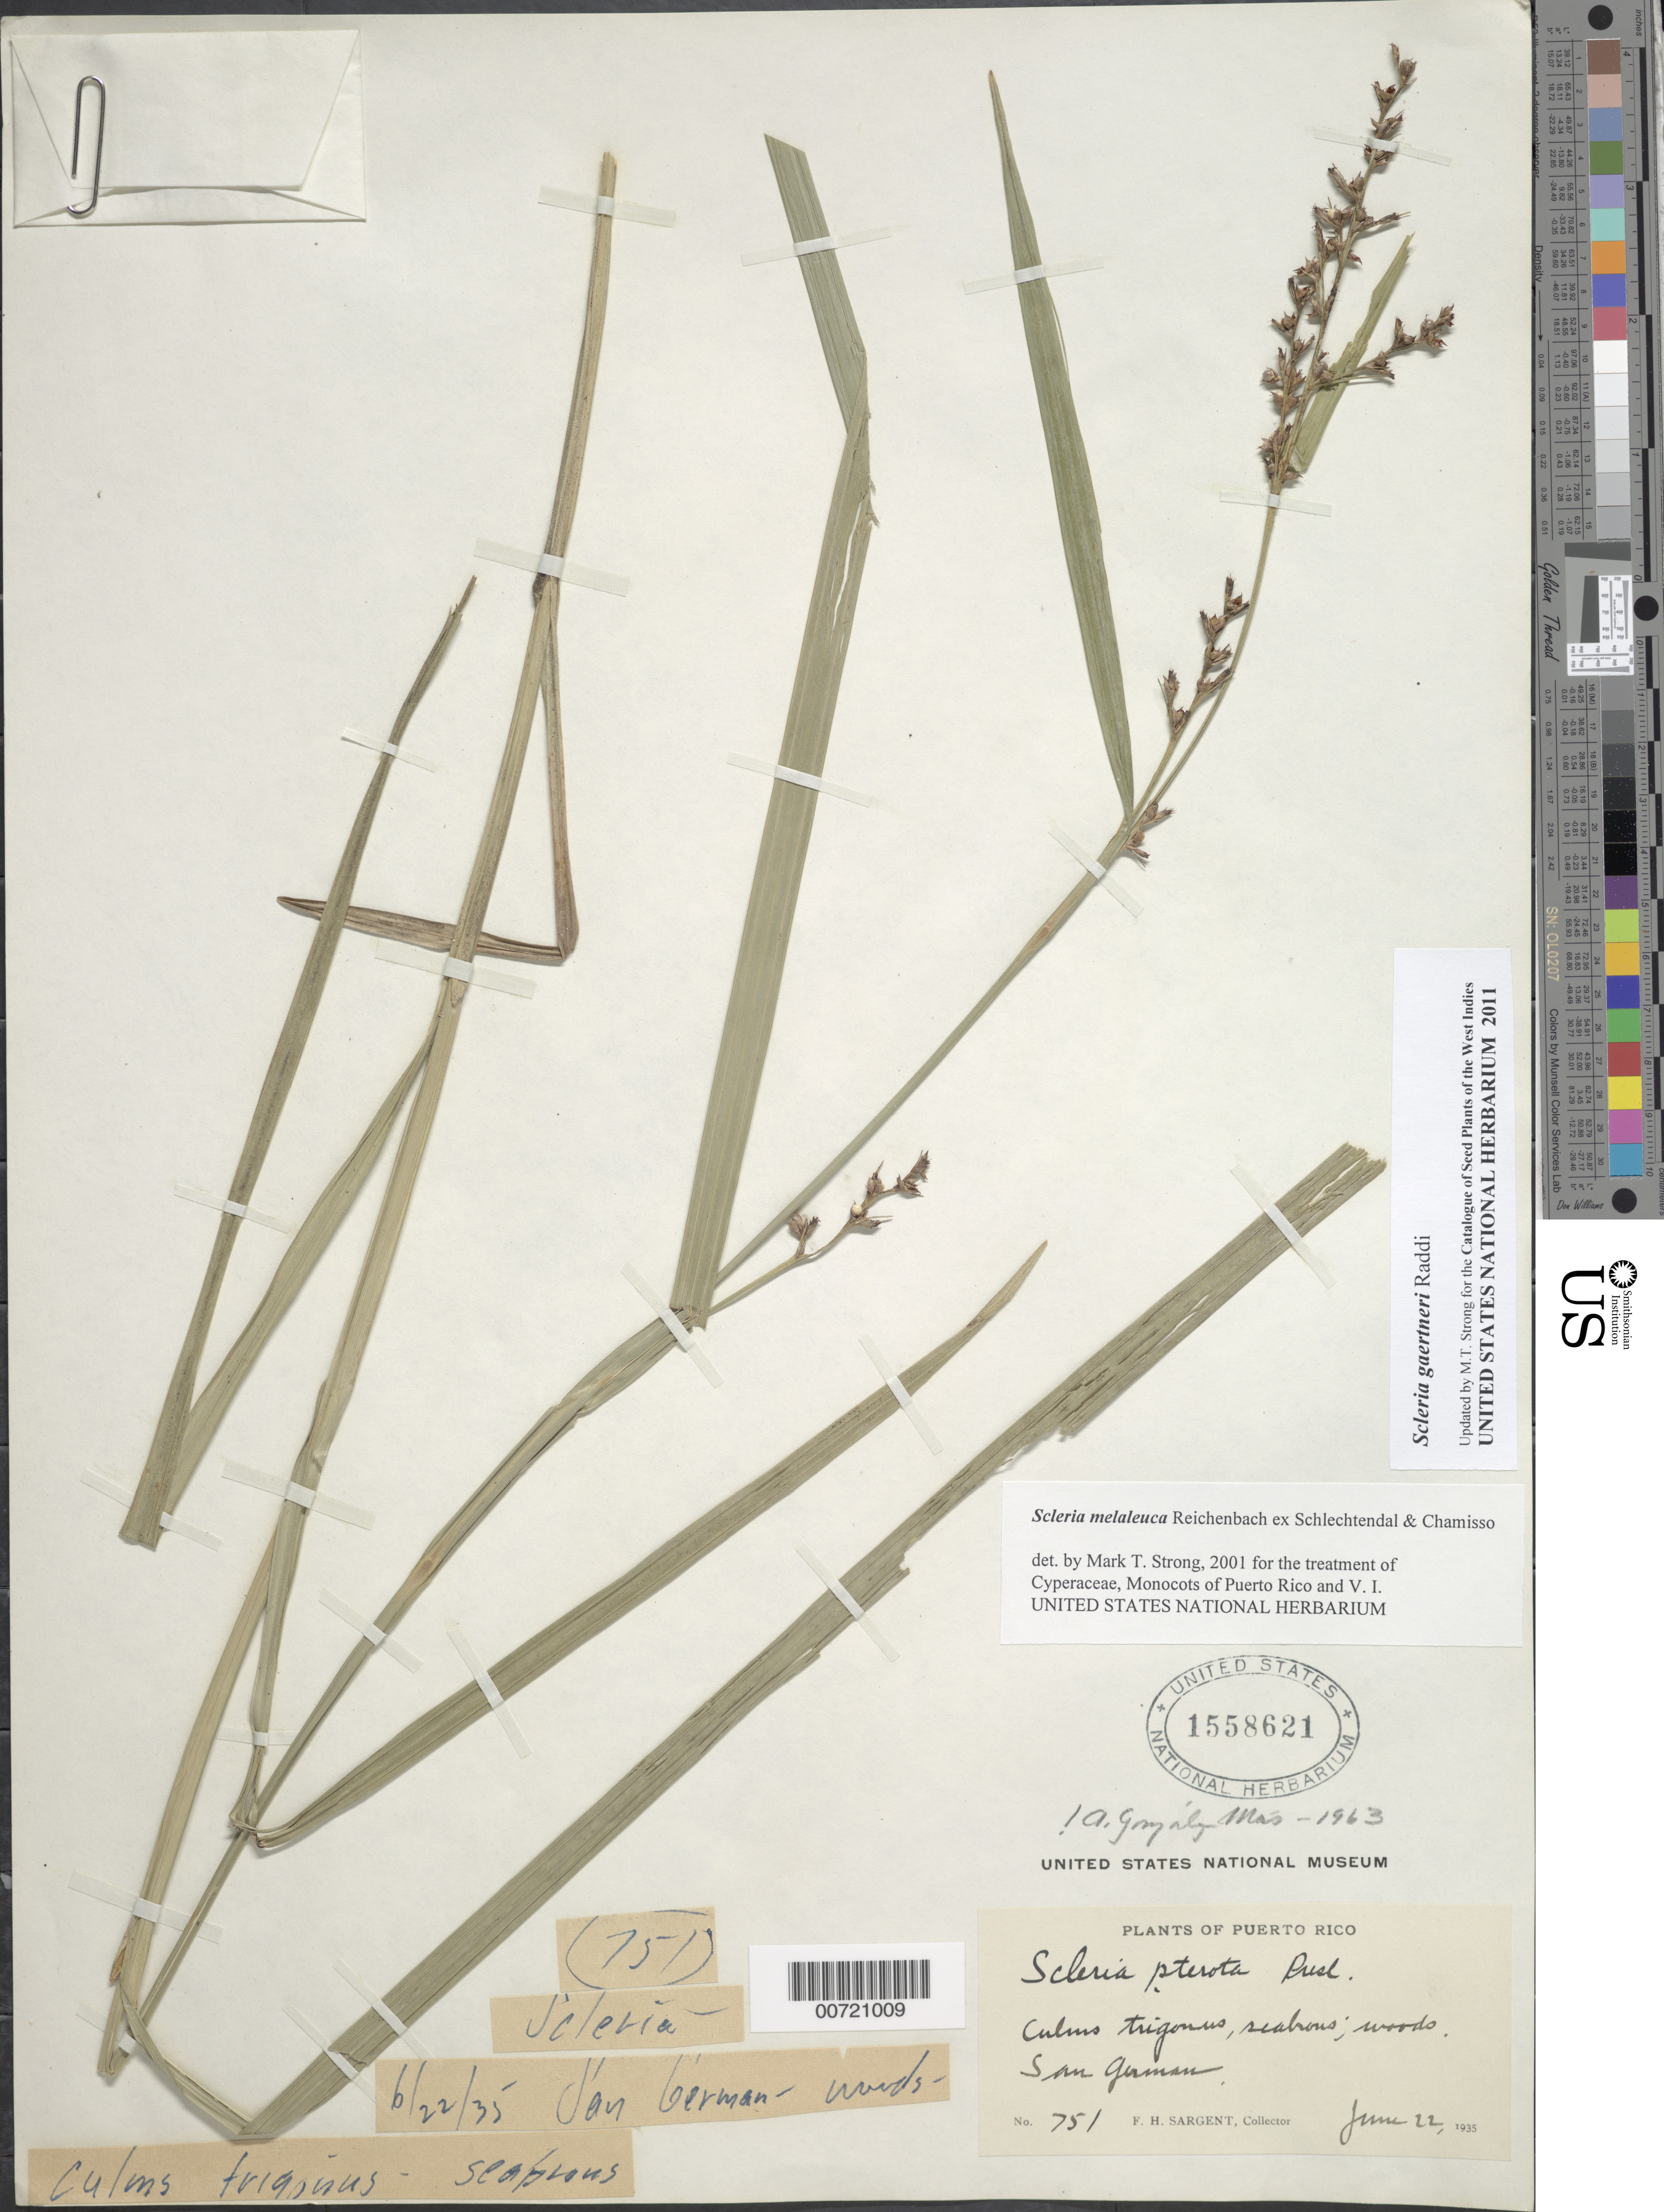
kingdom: Plantae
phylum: Tracheophyta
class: Liliopsida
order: Poales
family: Cyperaceae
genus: Scleria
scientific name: Scleria gaertneri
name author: Raddi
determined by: Strong, M. T., (US), Smithsonian Institution - National Museum of Natural History (UNITED STATES)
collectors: F. H. Sargent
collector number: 751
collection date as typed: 22 Jun 1935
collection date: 1935-06-22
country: Puerto Rico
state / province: San Germán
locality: San German.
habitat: Woods.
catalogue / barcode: US 1558621